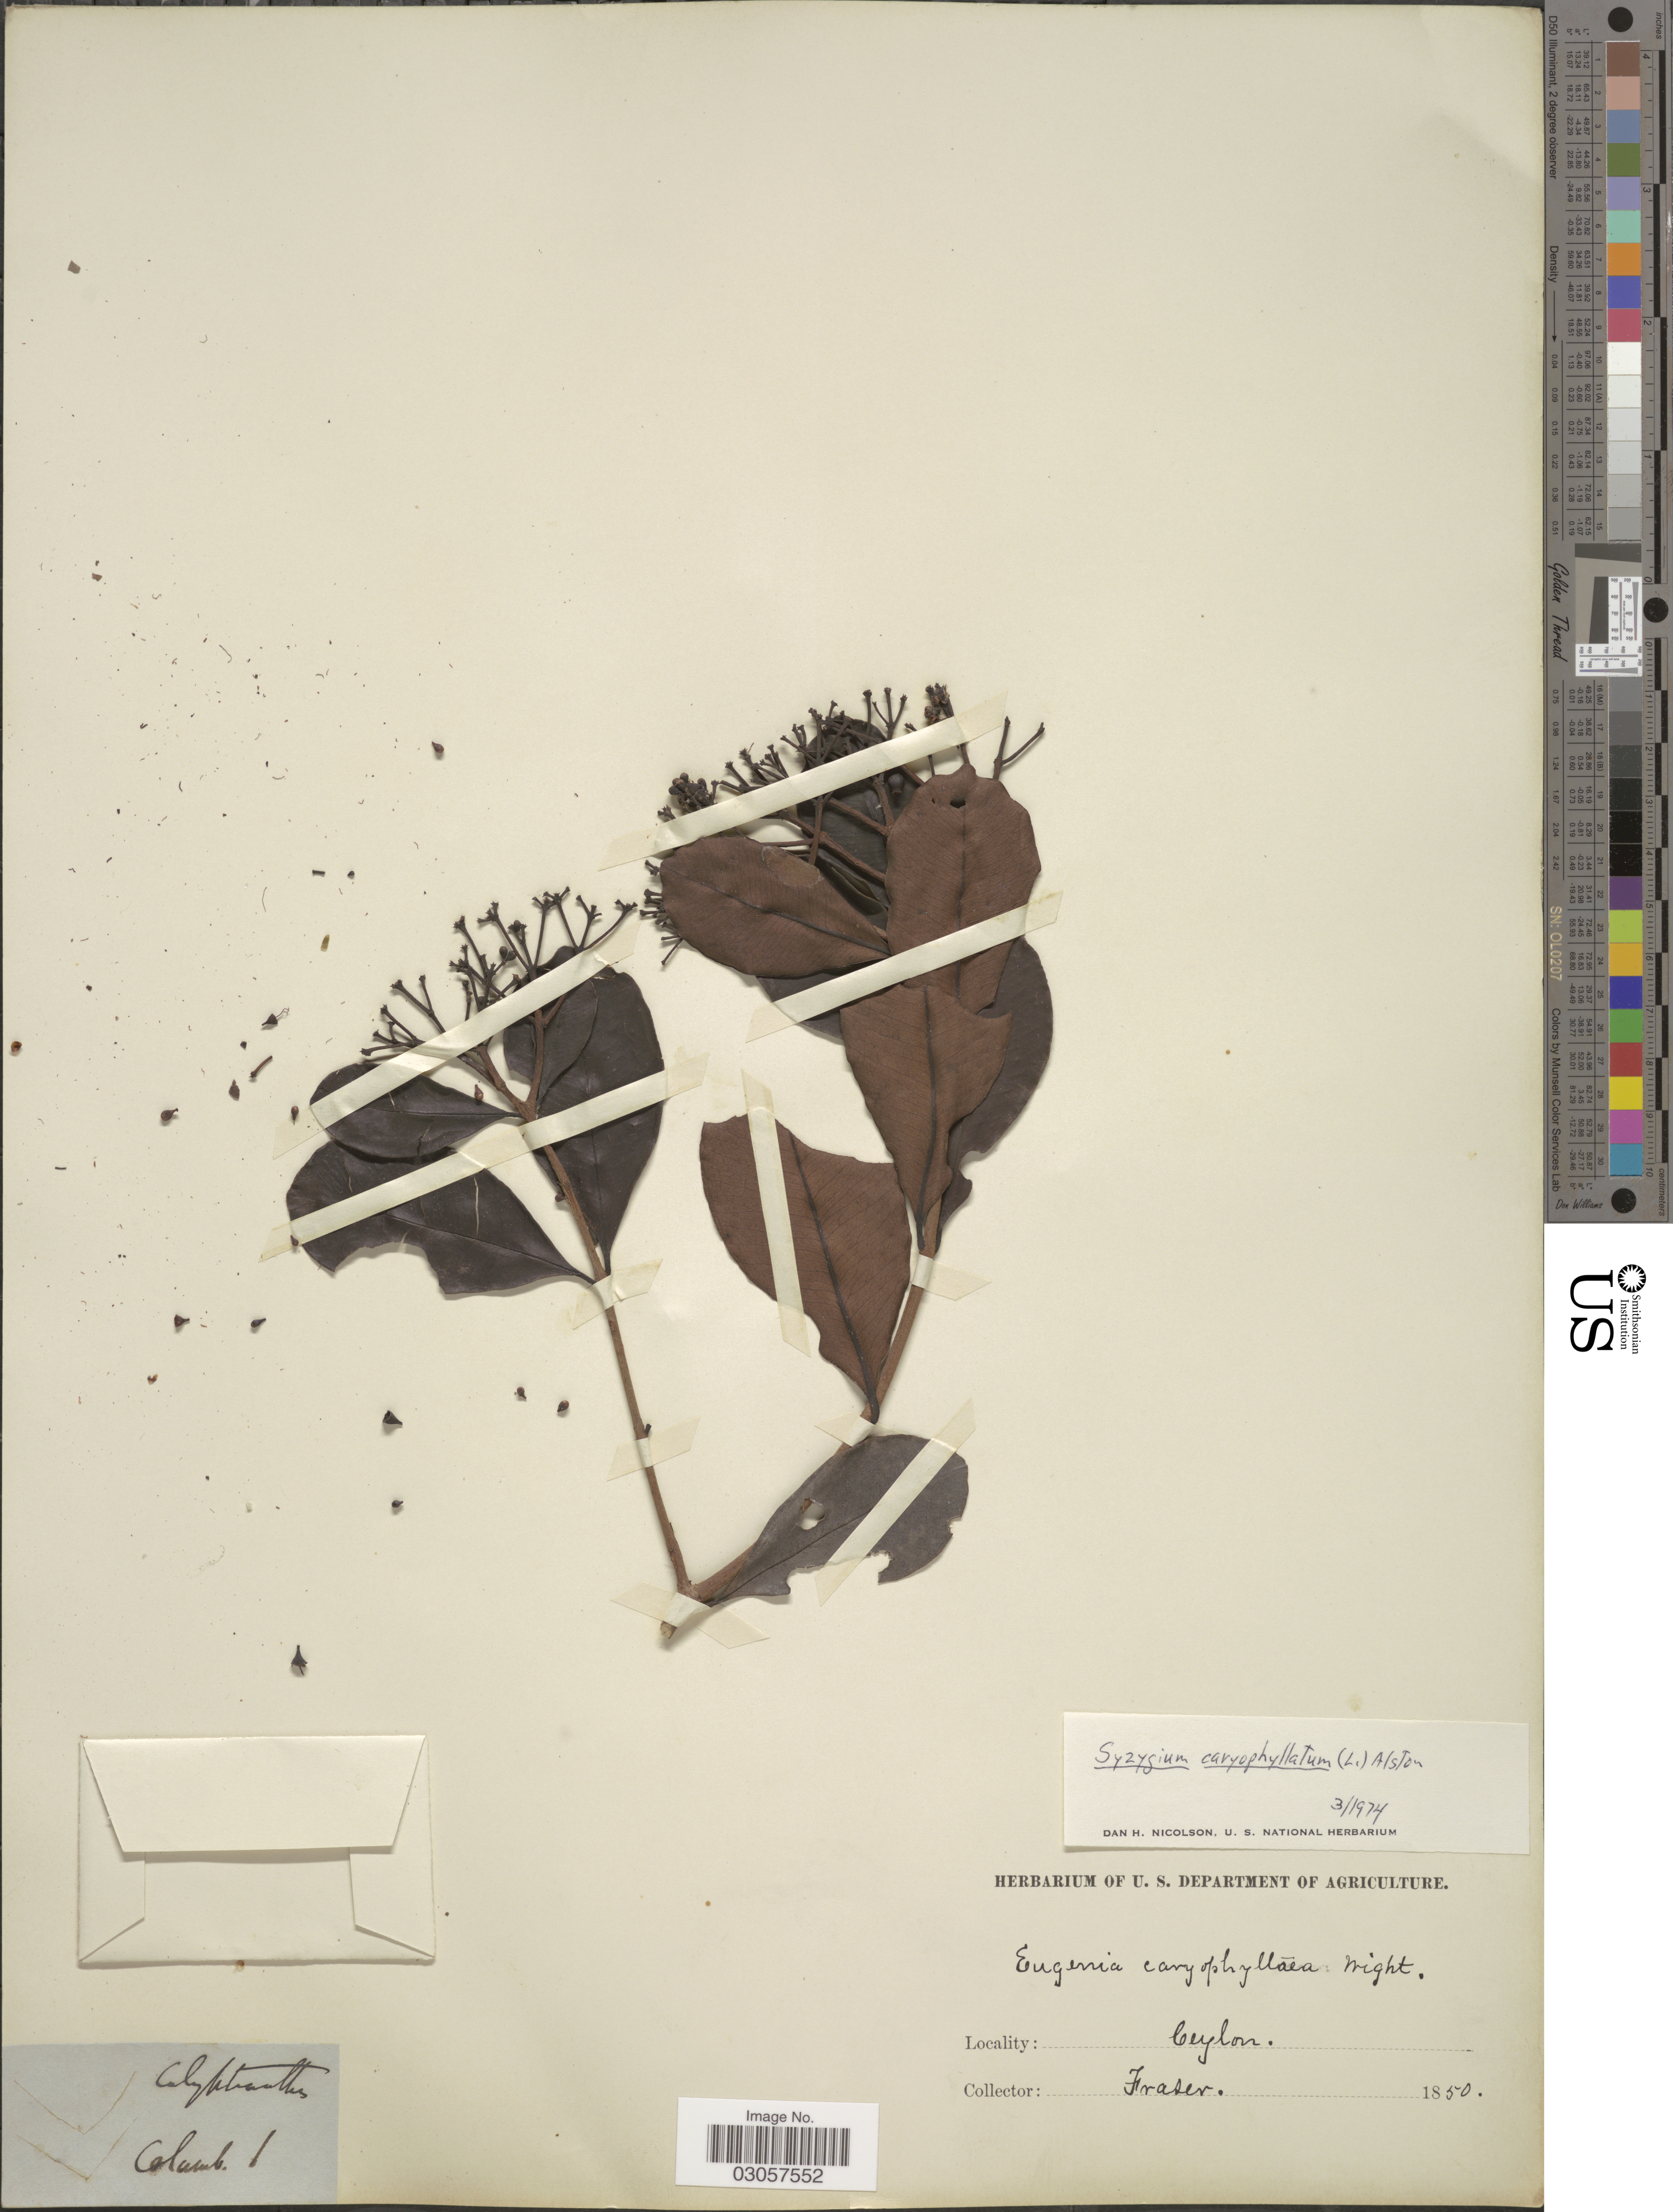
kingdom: Plantae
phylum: Tracheophyta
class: Magnoliopsida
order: Myrtales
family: Myrtaceae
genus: Syzygium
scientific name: Syzygium caryophyllatum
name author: (L.) Alston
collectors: -. Fraser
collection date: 1850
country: Sri Lanka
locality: Ceylon.